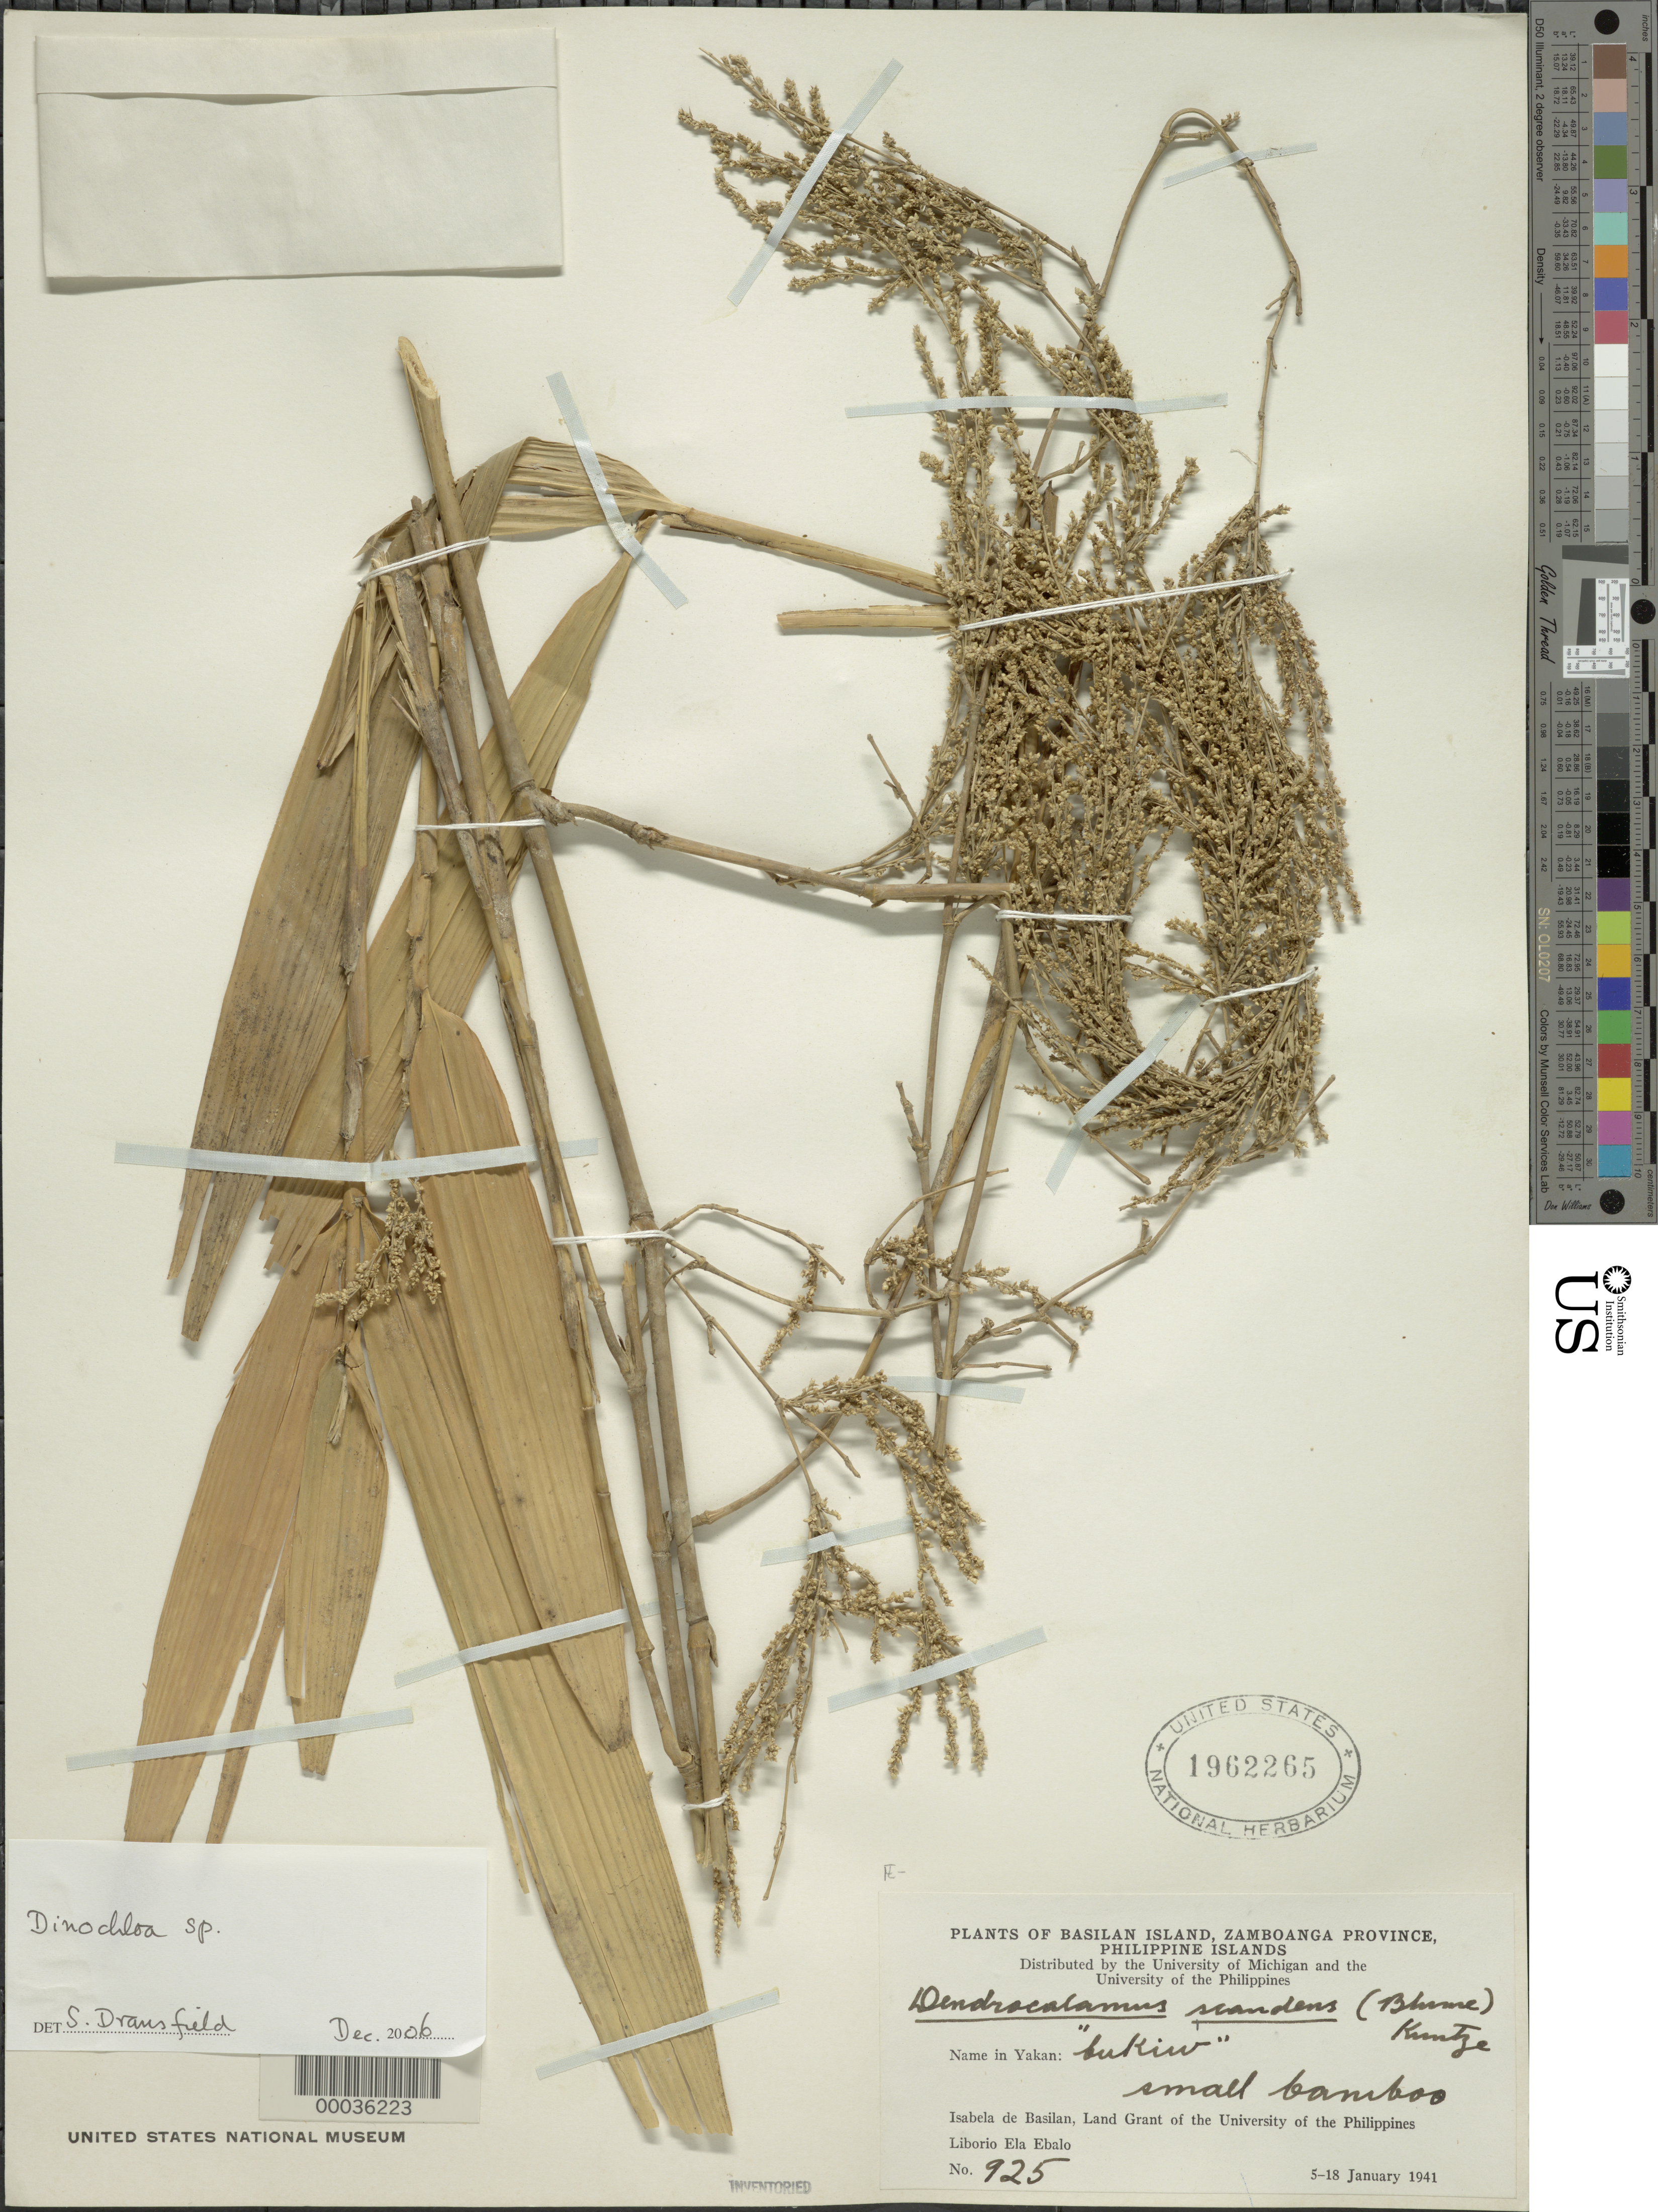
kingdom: Plantae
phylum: Tracheophyta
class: Liliopsida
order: Poales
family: Poaceae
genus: Dinochloa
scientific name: Dinochloa sp.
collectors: L. Ebalo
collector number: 925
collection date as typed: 05 Jan 1941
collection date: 1941-01-05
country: Philippines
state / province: Muslim Mindanao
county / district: Basilan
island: Basilan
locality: Zamboanga prov. (?)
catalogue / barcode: US 1962265